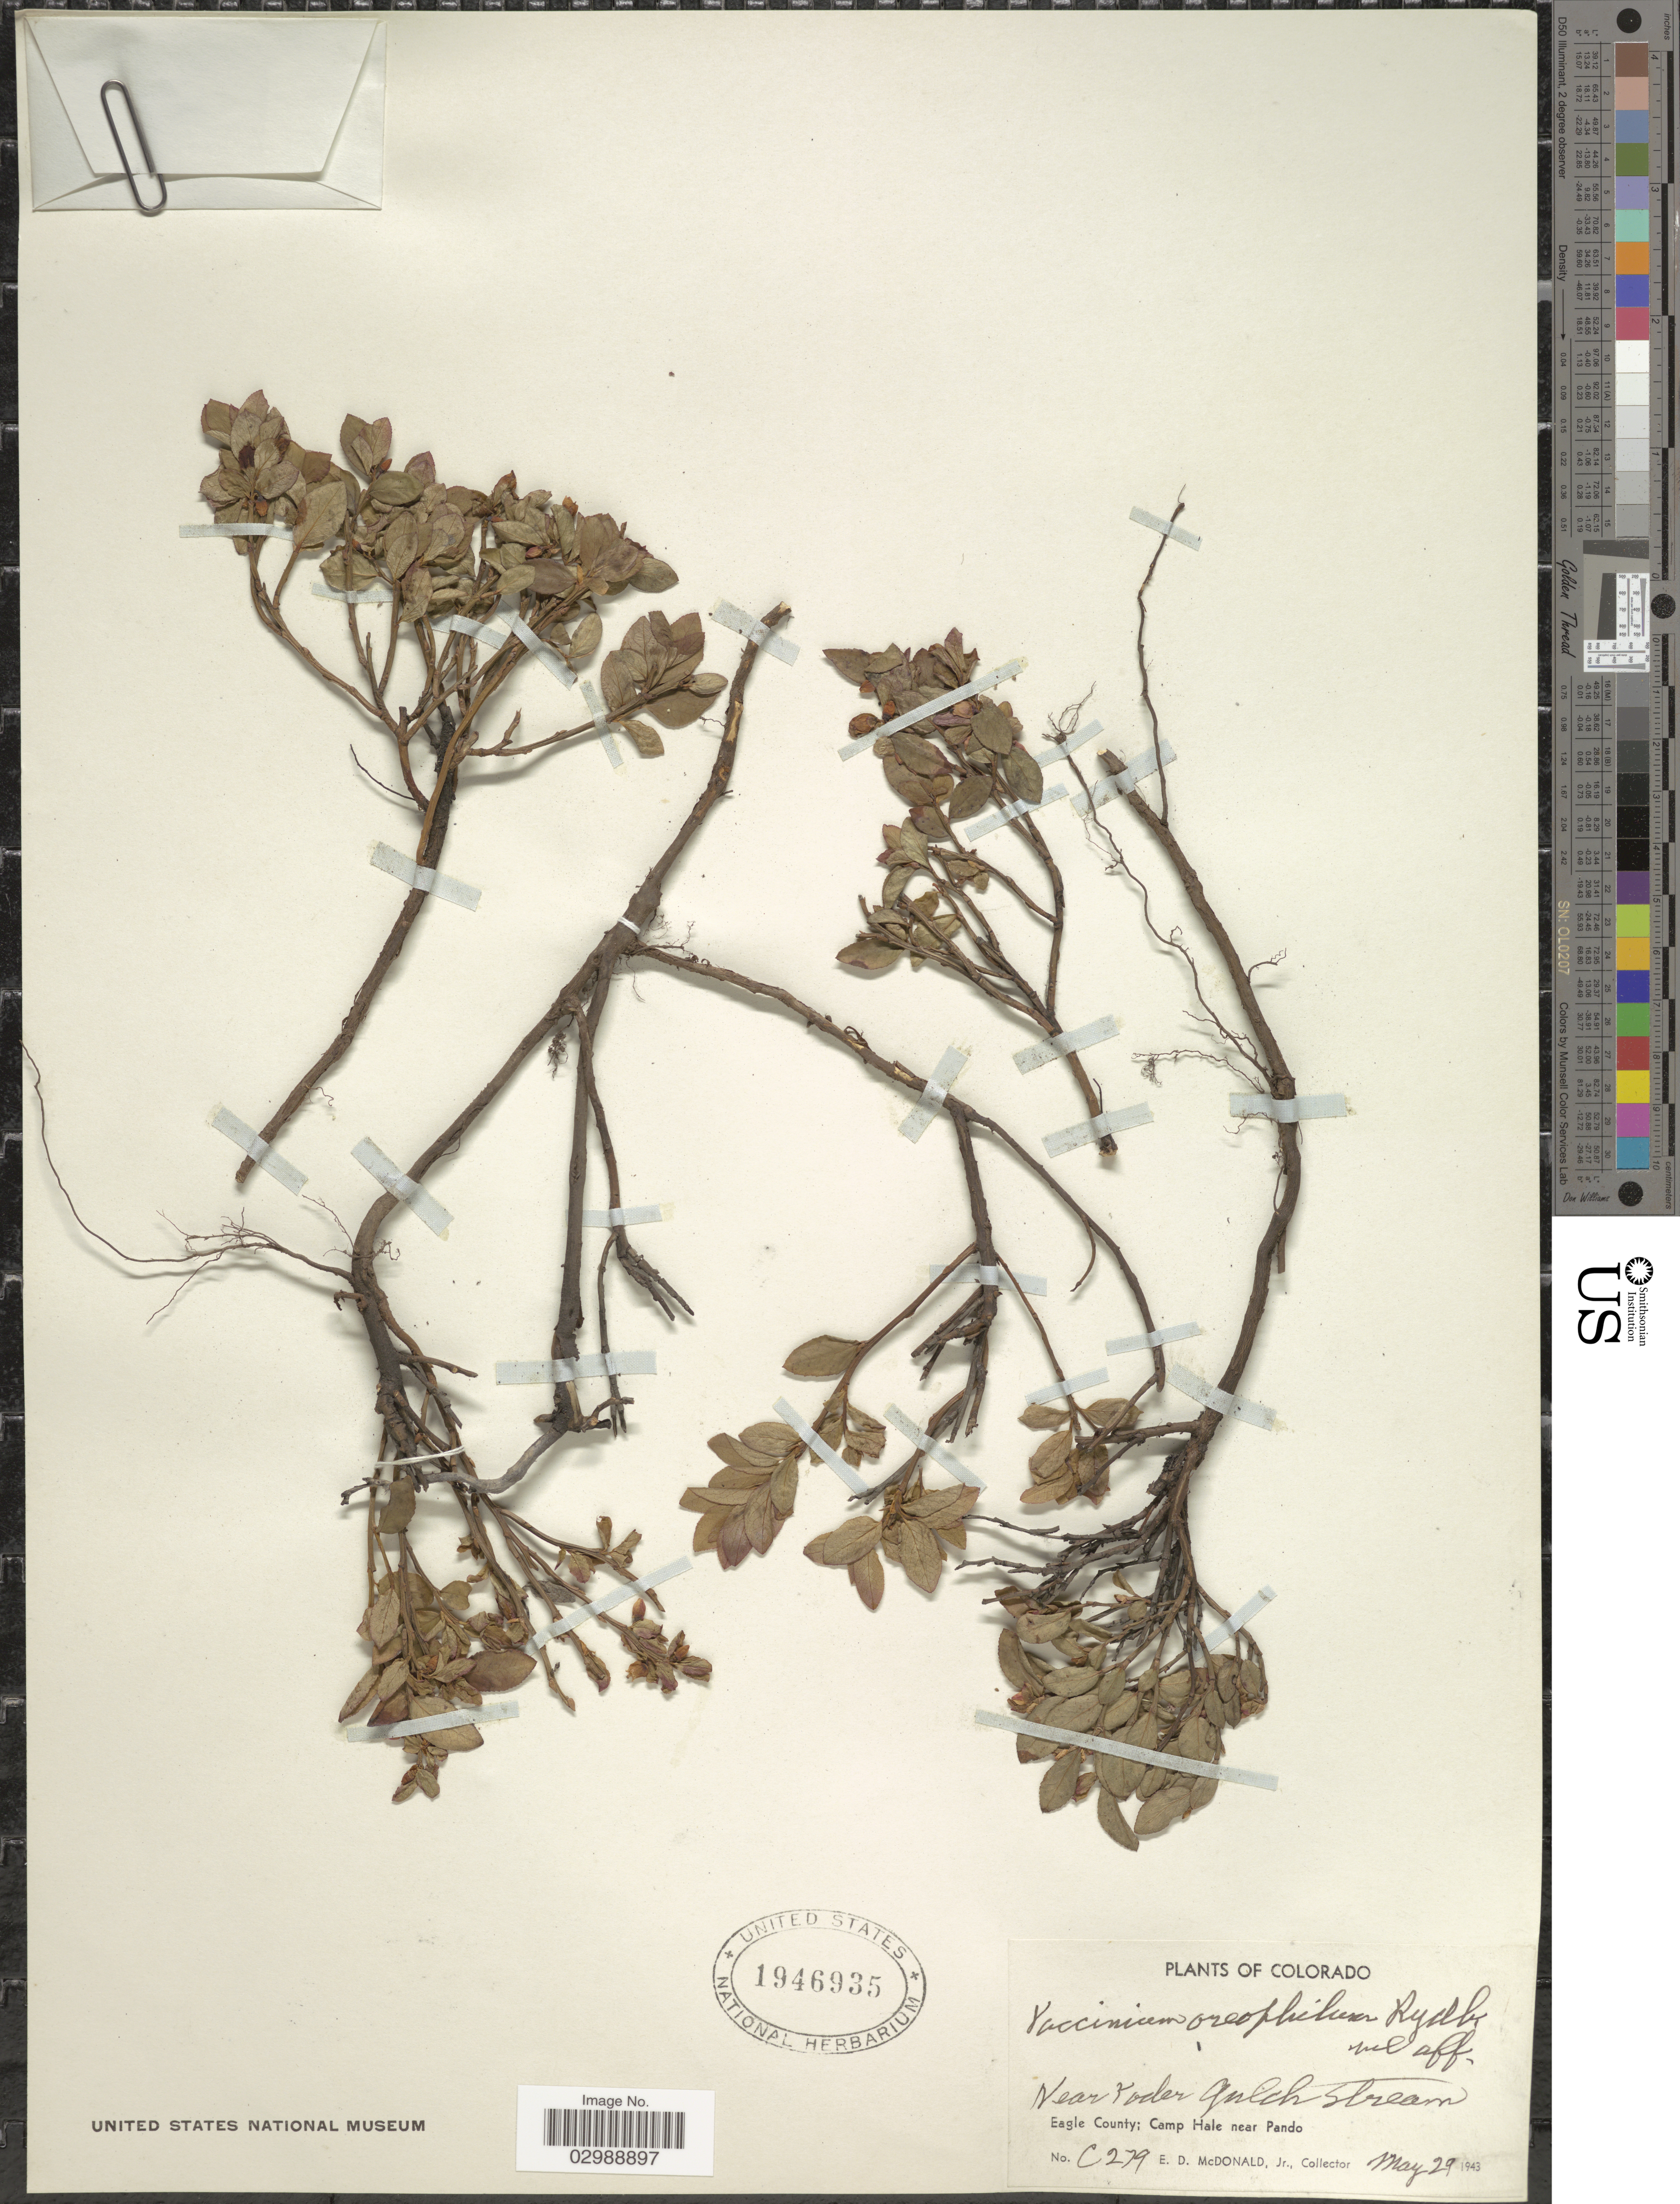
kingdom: Plantae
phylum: Tracheophyta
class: Magnoliopsida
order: Ericales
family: Ericaceae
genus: Vaccinium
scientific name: Vaccinium oreophilum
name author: Rydb.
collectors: E. D. McDonald Jr.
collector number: C279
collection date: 1943-05-29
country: United States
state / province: Colorado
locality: Near Yoder Gulch Stream. Eagle County; Camp Hale near Pando.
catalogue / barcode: US 1946935